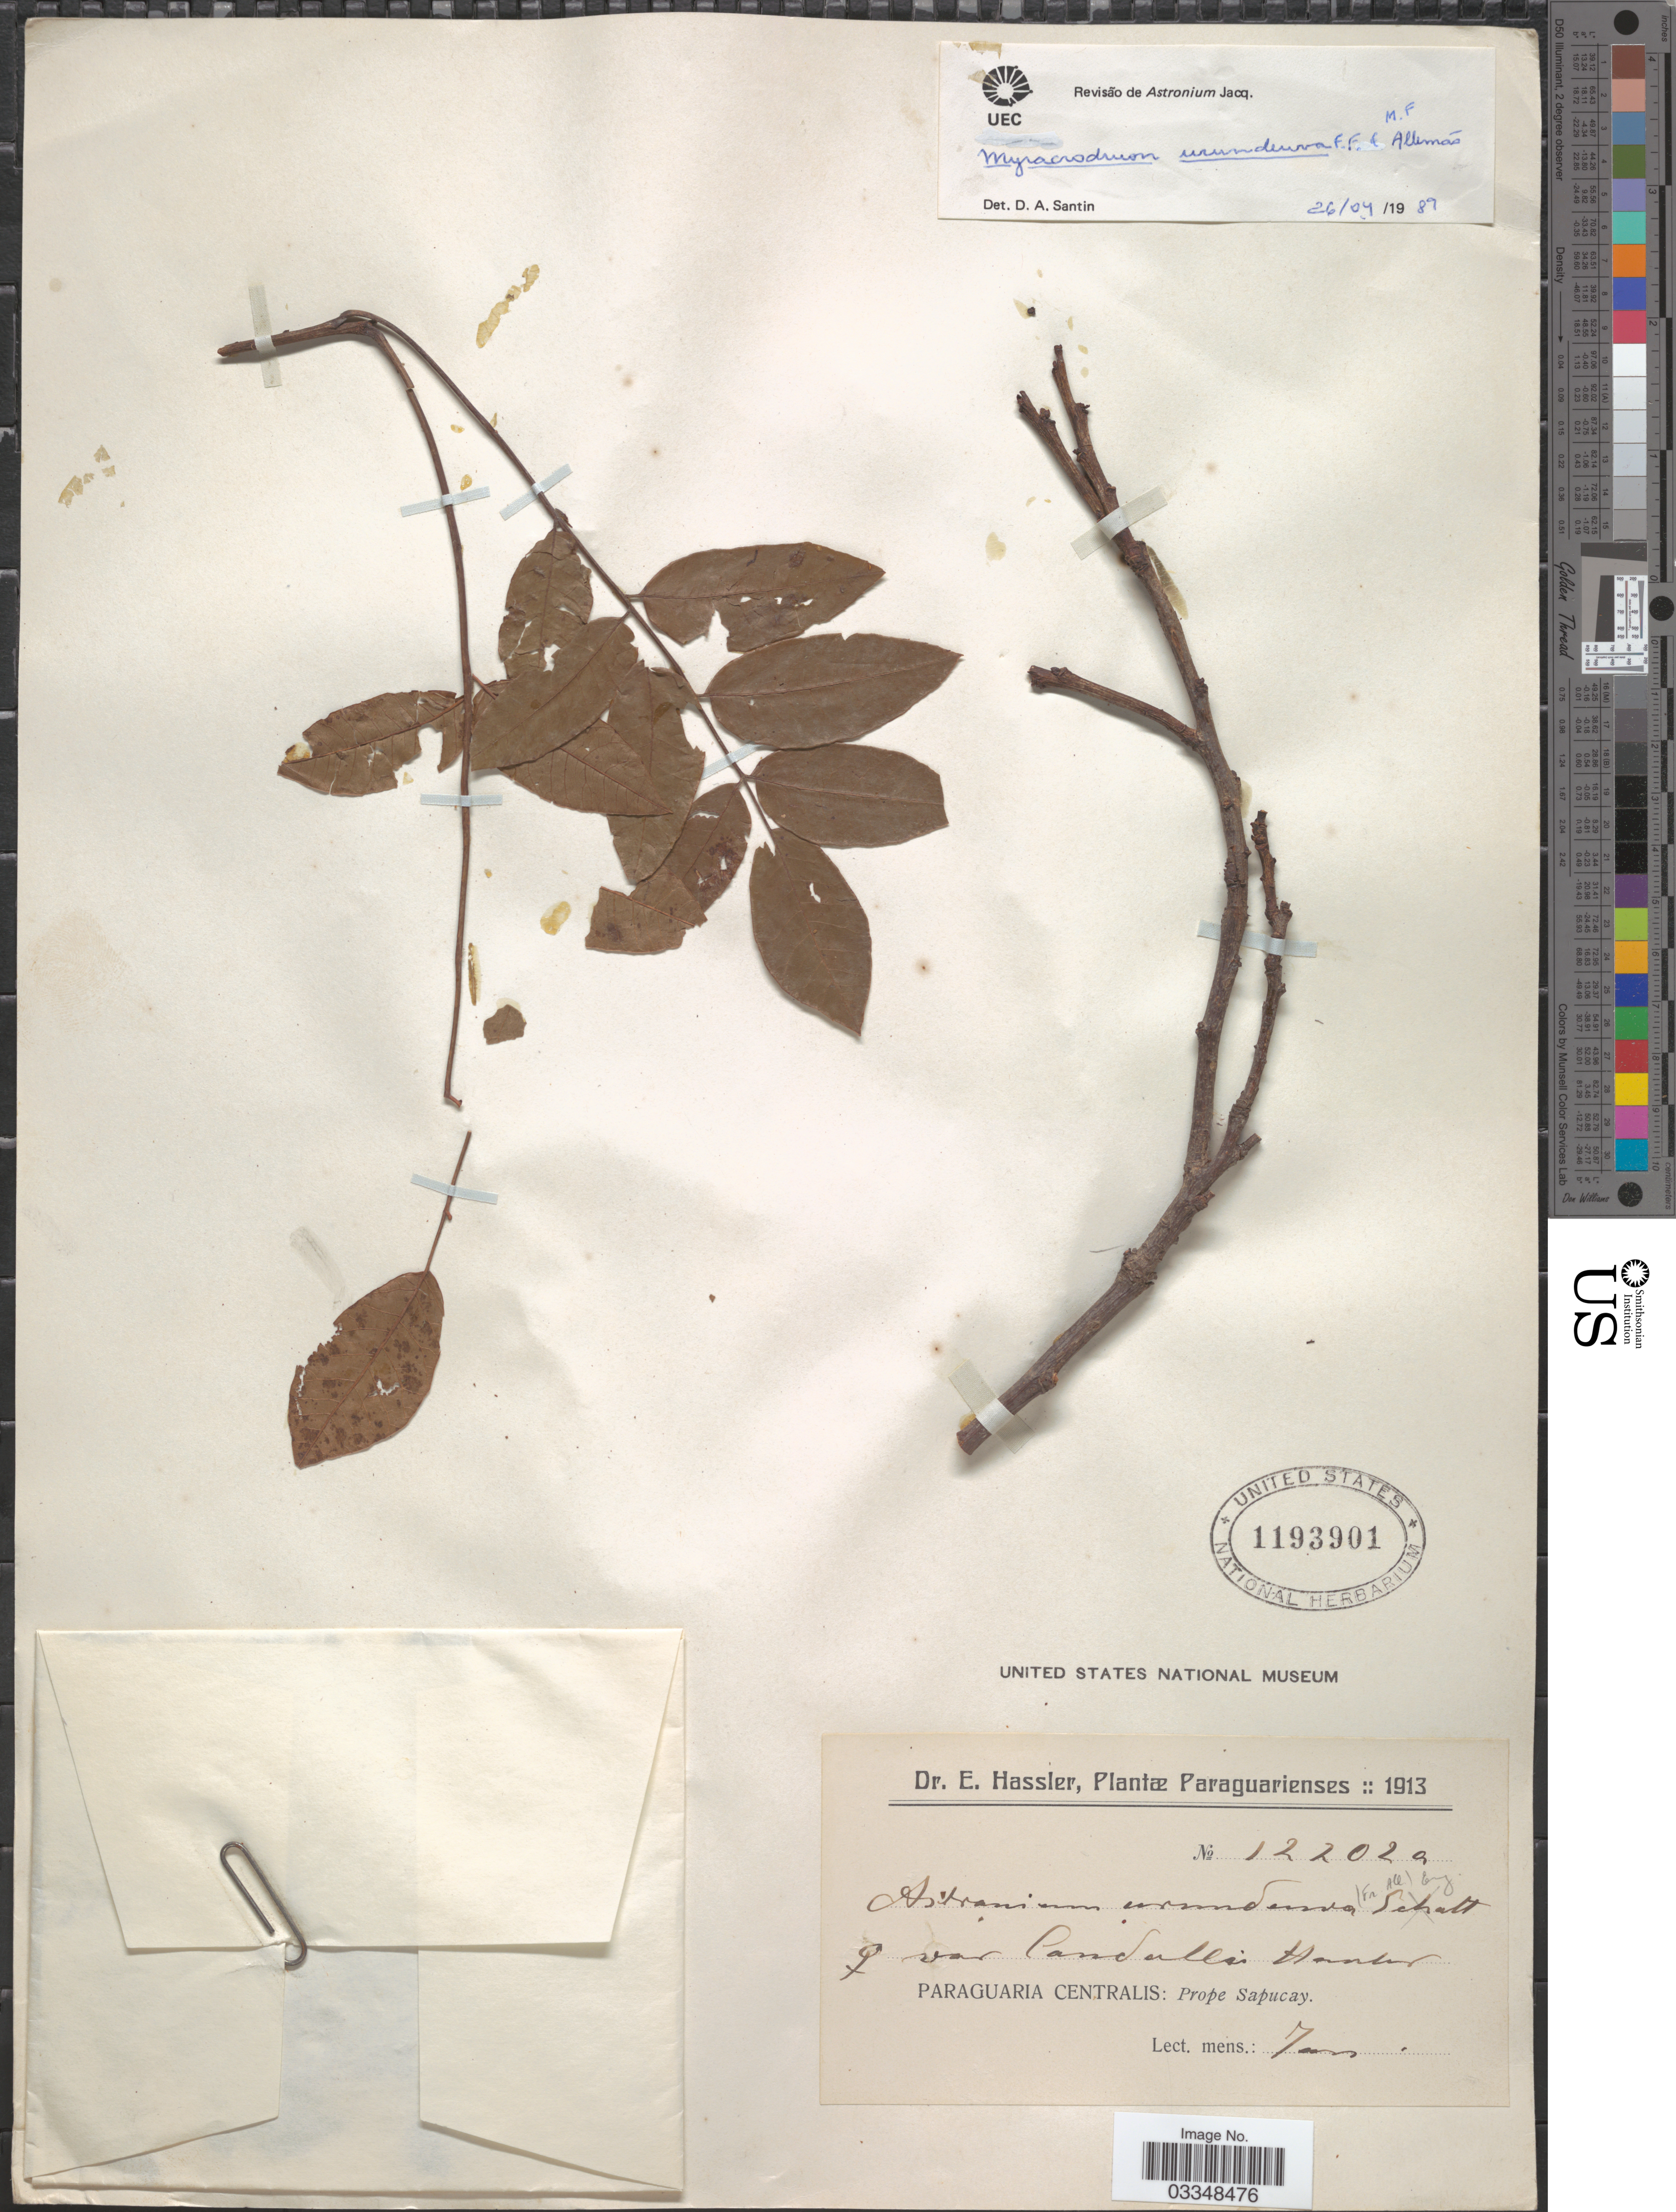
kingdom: Plantae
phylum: Tracheophyta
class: Magnoliopsida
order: Sapindales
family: Anacardiaceae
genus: Myracrodruon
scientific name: Myracrodruon urundeuva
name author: Allemão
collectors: E. Hassler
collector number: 12202a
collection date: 1913-01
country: Paraguay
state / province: Central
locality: Paraguaria Centralis: Prope Sapucay.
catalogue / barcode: US 1193901